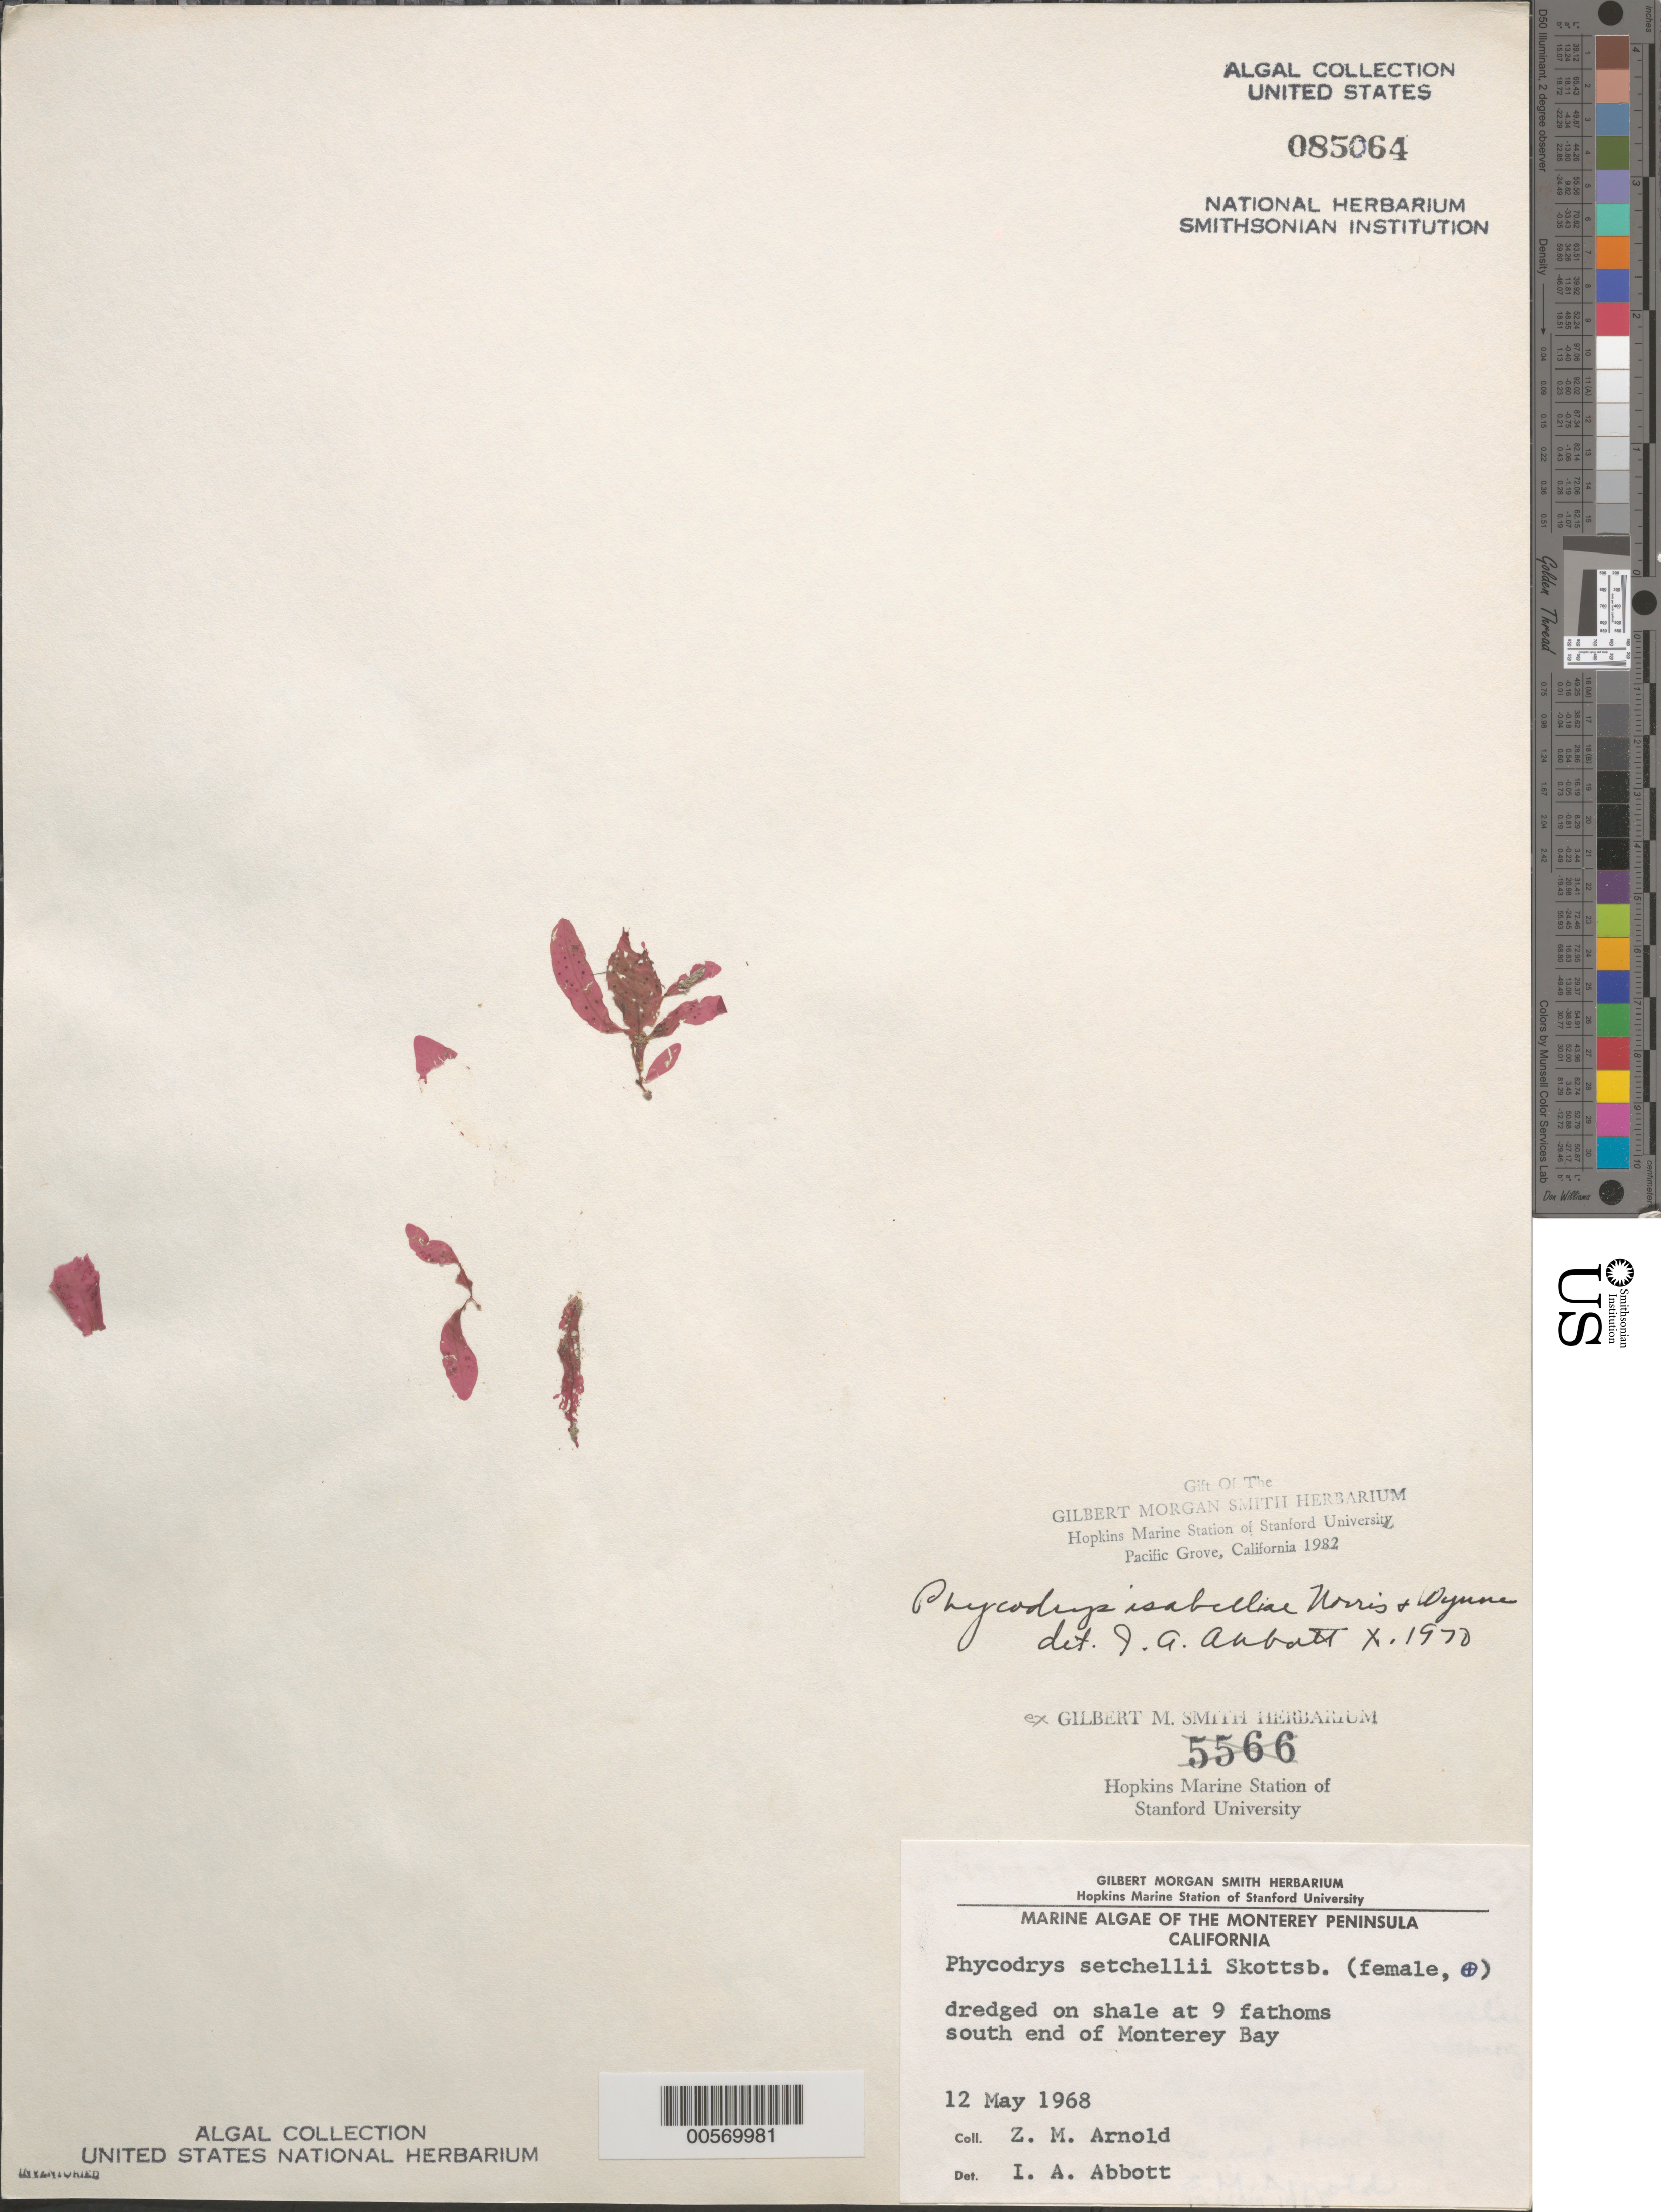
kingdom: Plantae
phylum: Rhodophyta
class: Florideophyceae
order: Ceramiales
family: Delesseriaceae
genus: Phycodrys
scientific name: Phycodrys isabelliae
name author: R.E. Norris & M.J. Wynne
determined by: Abbott, Isabella A.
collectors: Z. M. Arnold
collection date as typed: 12 May 1968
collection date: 1968-05-12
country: United States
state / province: California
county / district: Monterey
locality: Monterey Bay, south end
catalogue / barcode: US 85064